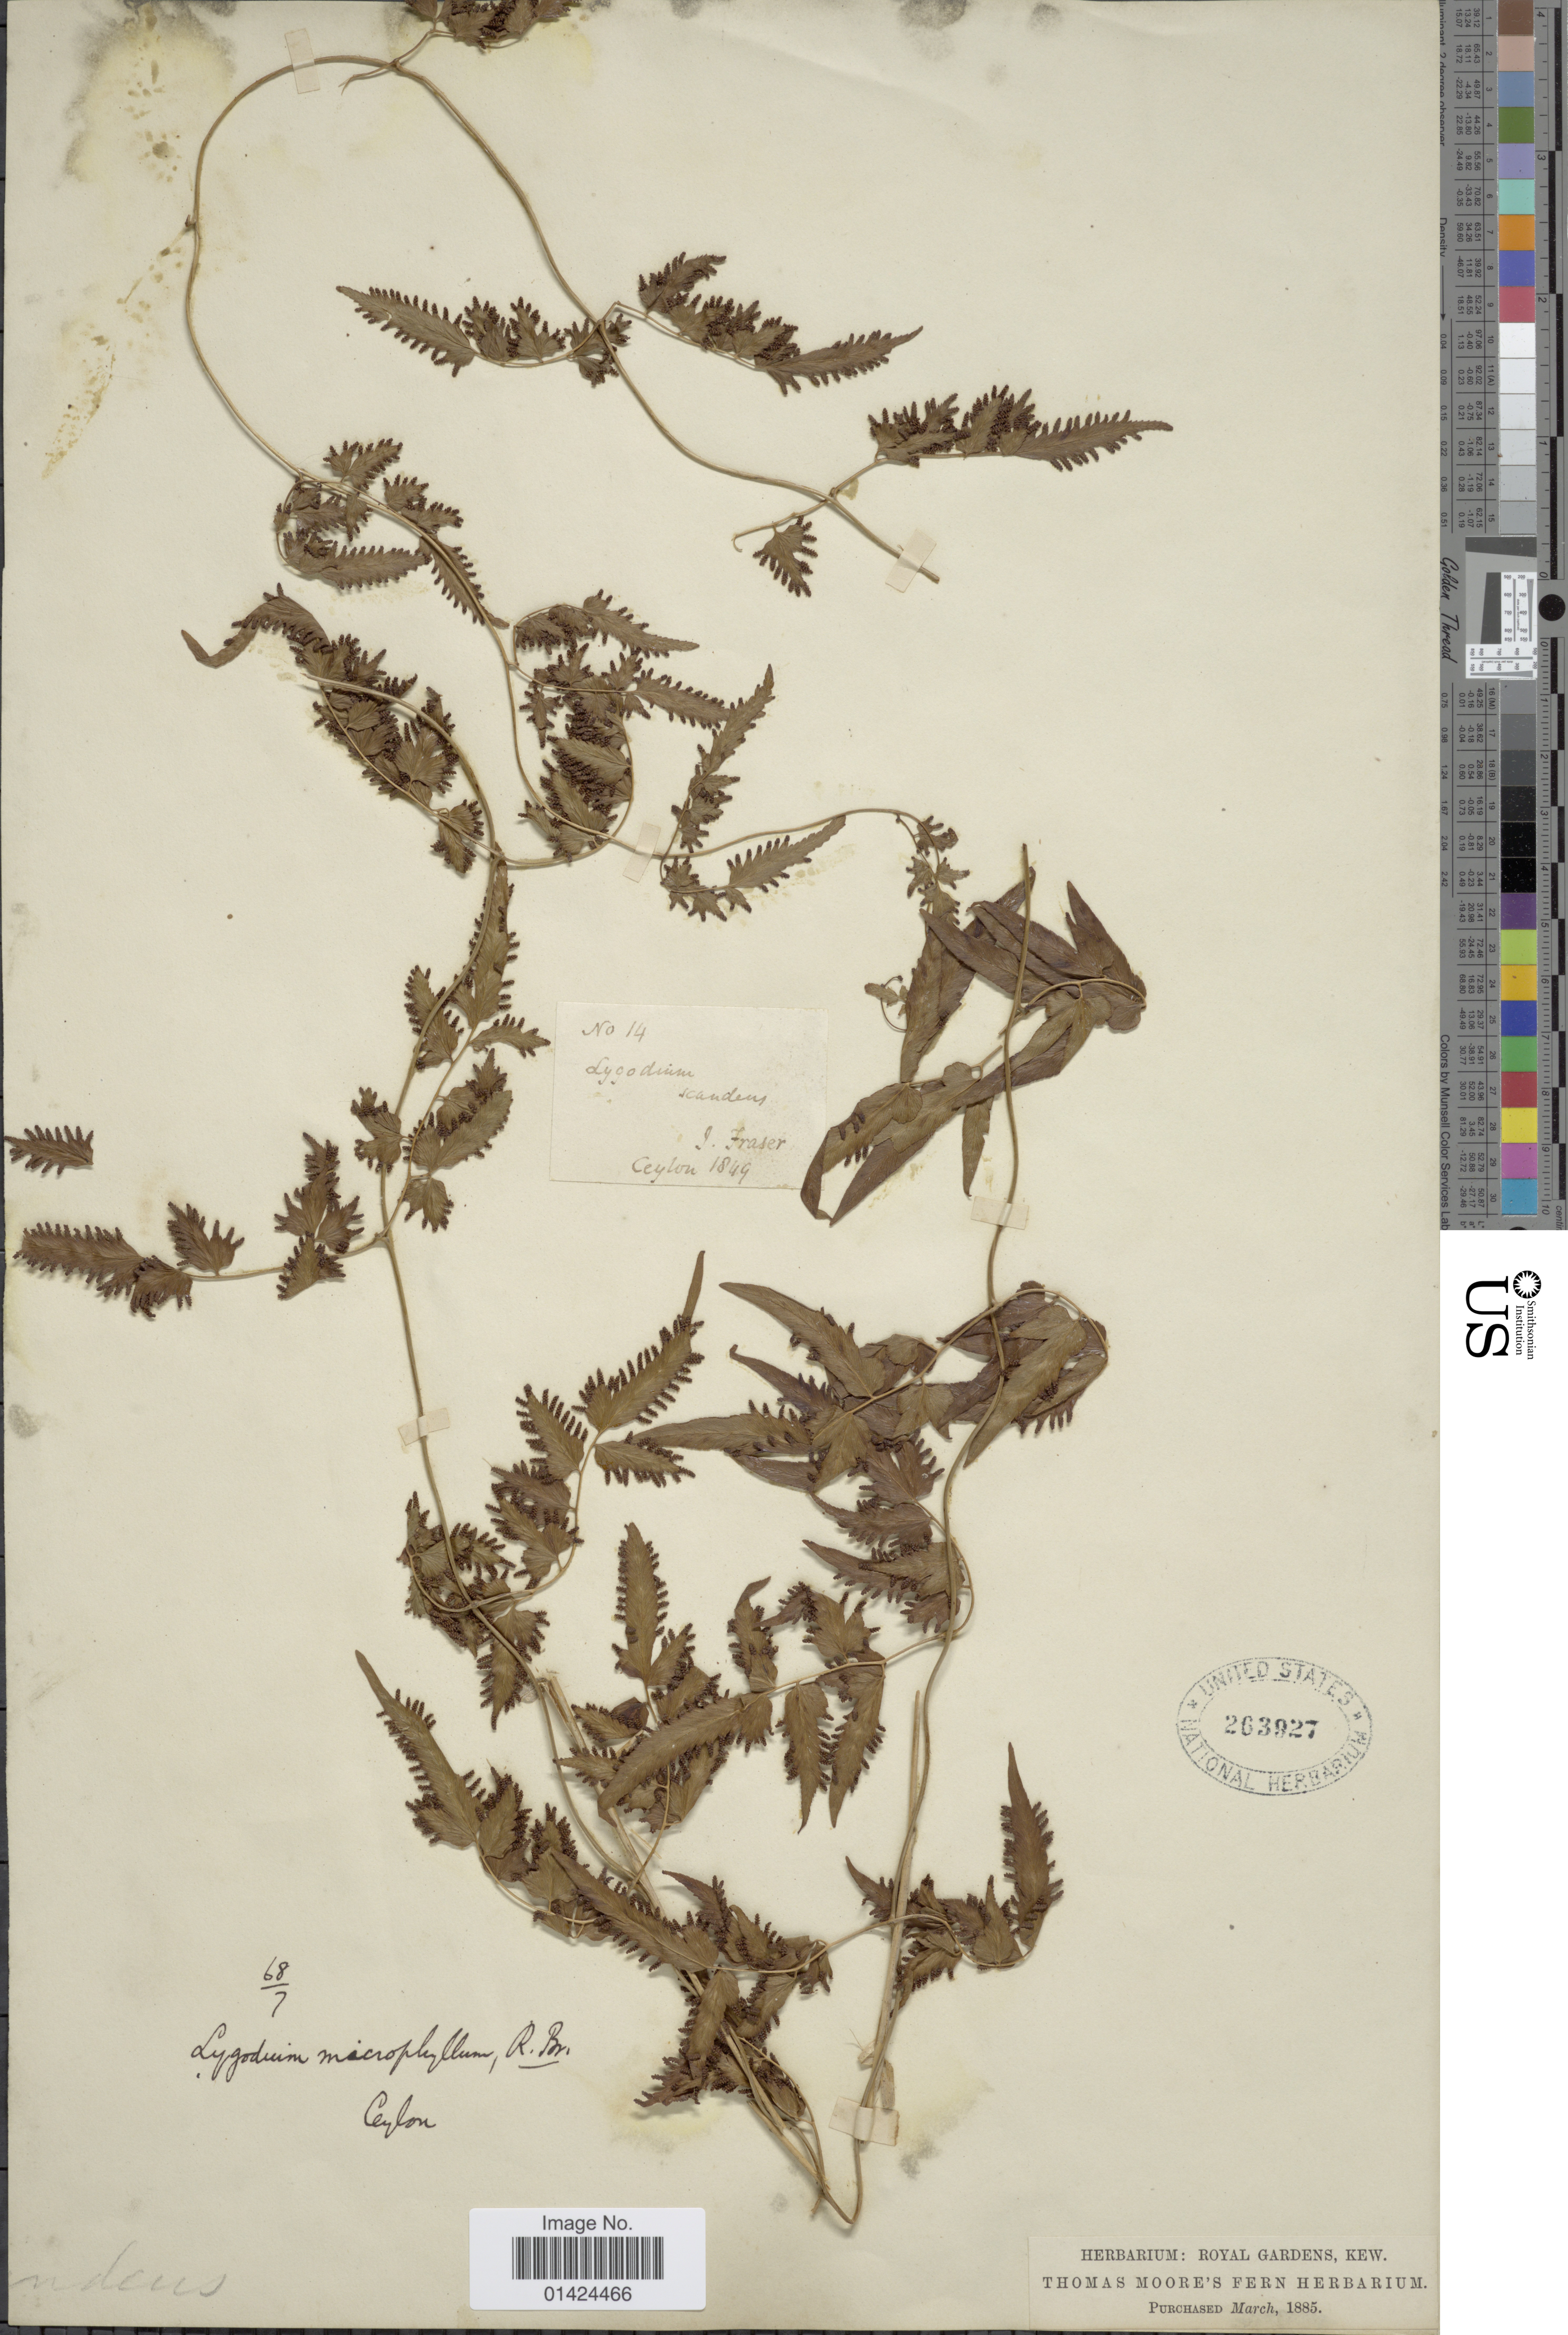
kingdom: Plantae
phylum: Tracheophyta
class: Polypodiopsida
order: Schizaeales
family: Lygodiaceae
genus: Lygodium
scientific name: Lygodium microphyllum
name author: (Cav.) R. Br.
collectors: L. Fraser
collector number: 14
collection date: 1849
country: Sri Lanka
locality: Ceylon.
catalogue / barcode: US 263927